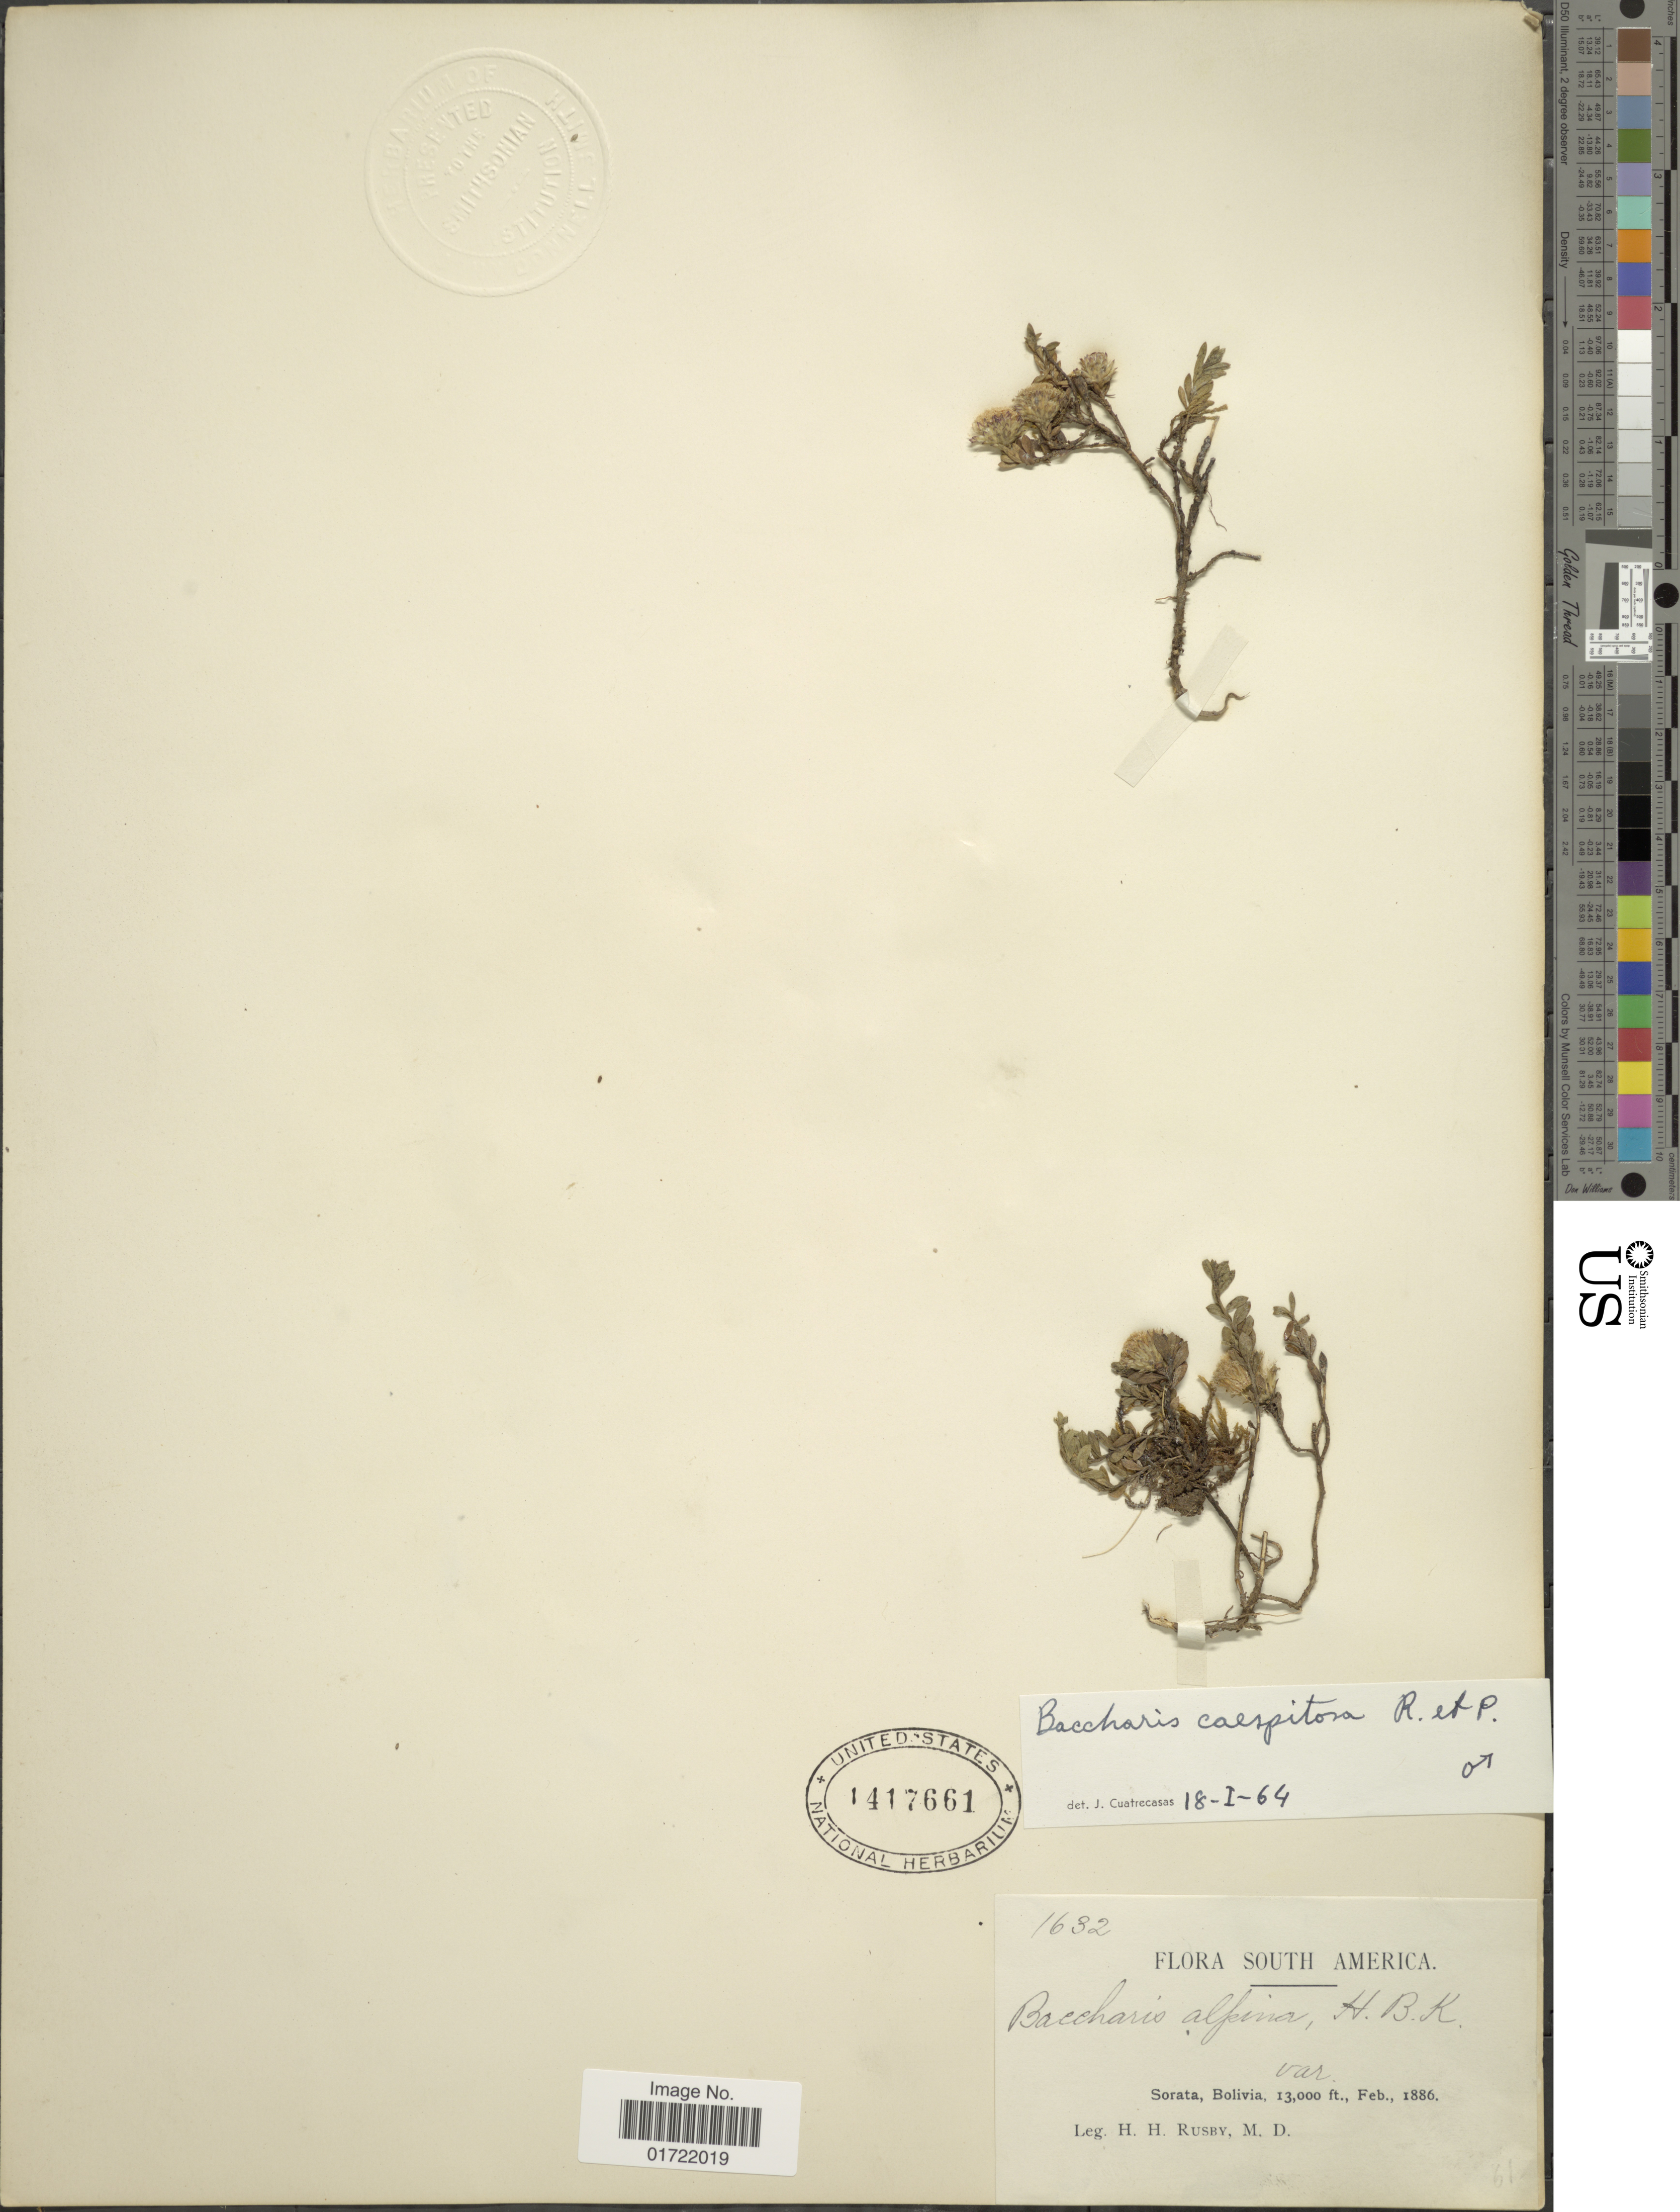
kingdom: Plantae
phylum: Tracheophyta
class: Magnoliopsida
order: Asterales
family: Asteraceae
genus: Baccharis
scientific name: Baccharis caespitosa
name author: (Ruiz & Pav.) Pers.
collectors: H. H. Rusby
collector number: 1632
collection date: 1886-02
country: Bolivia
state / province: La Páz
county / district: Larecaja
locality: Sorata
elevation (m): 3962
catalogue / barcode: US 1417661